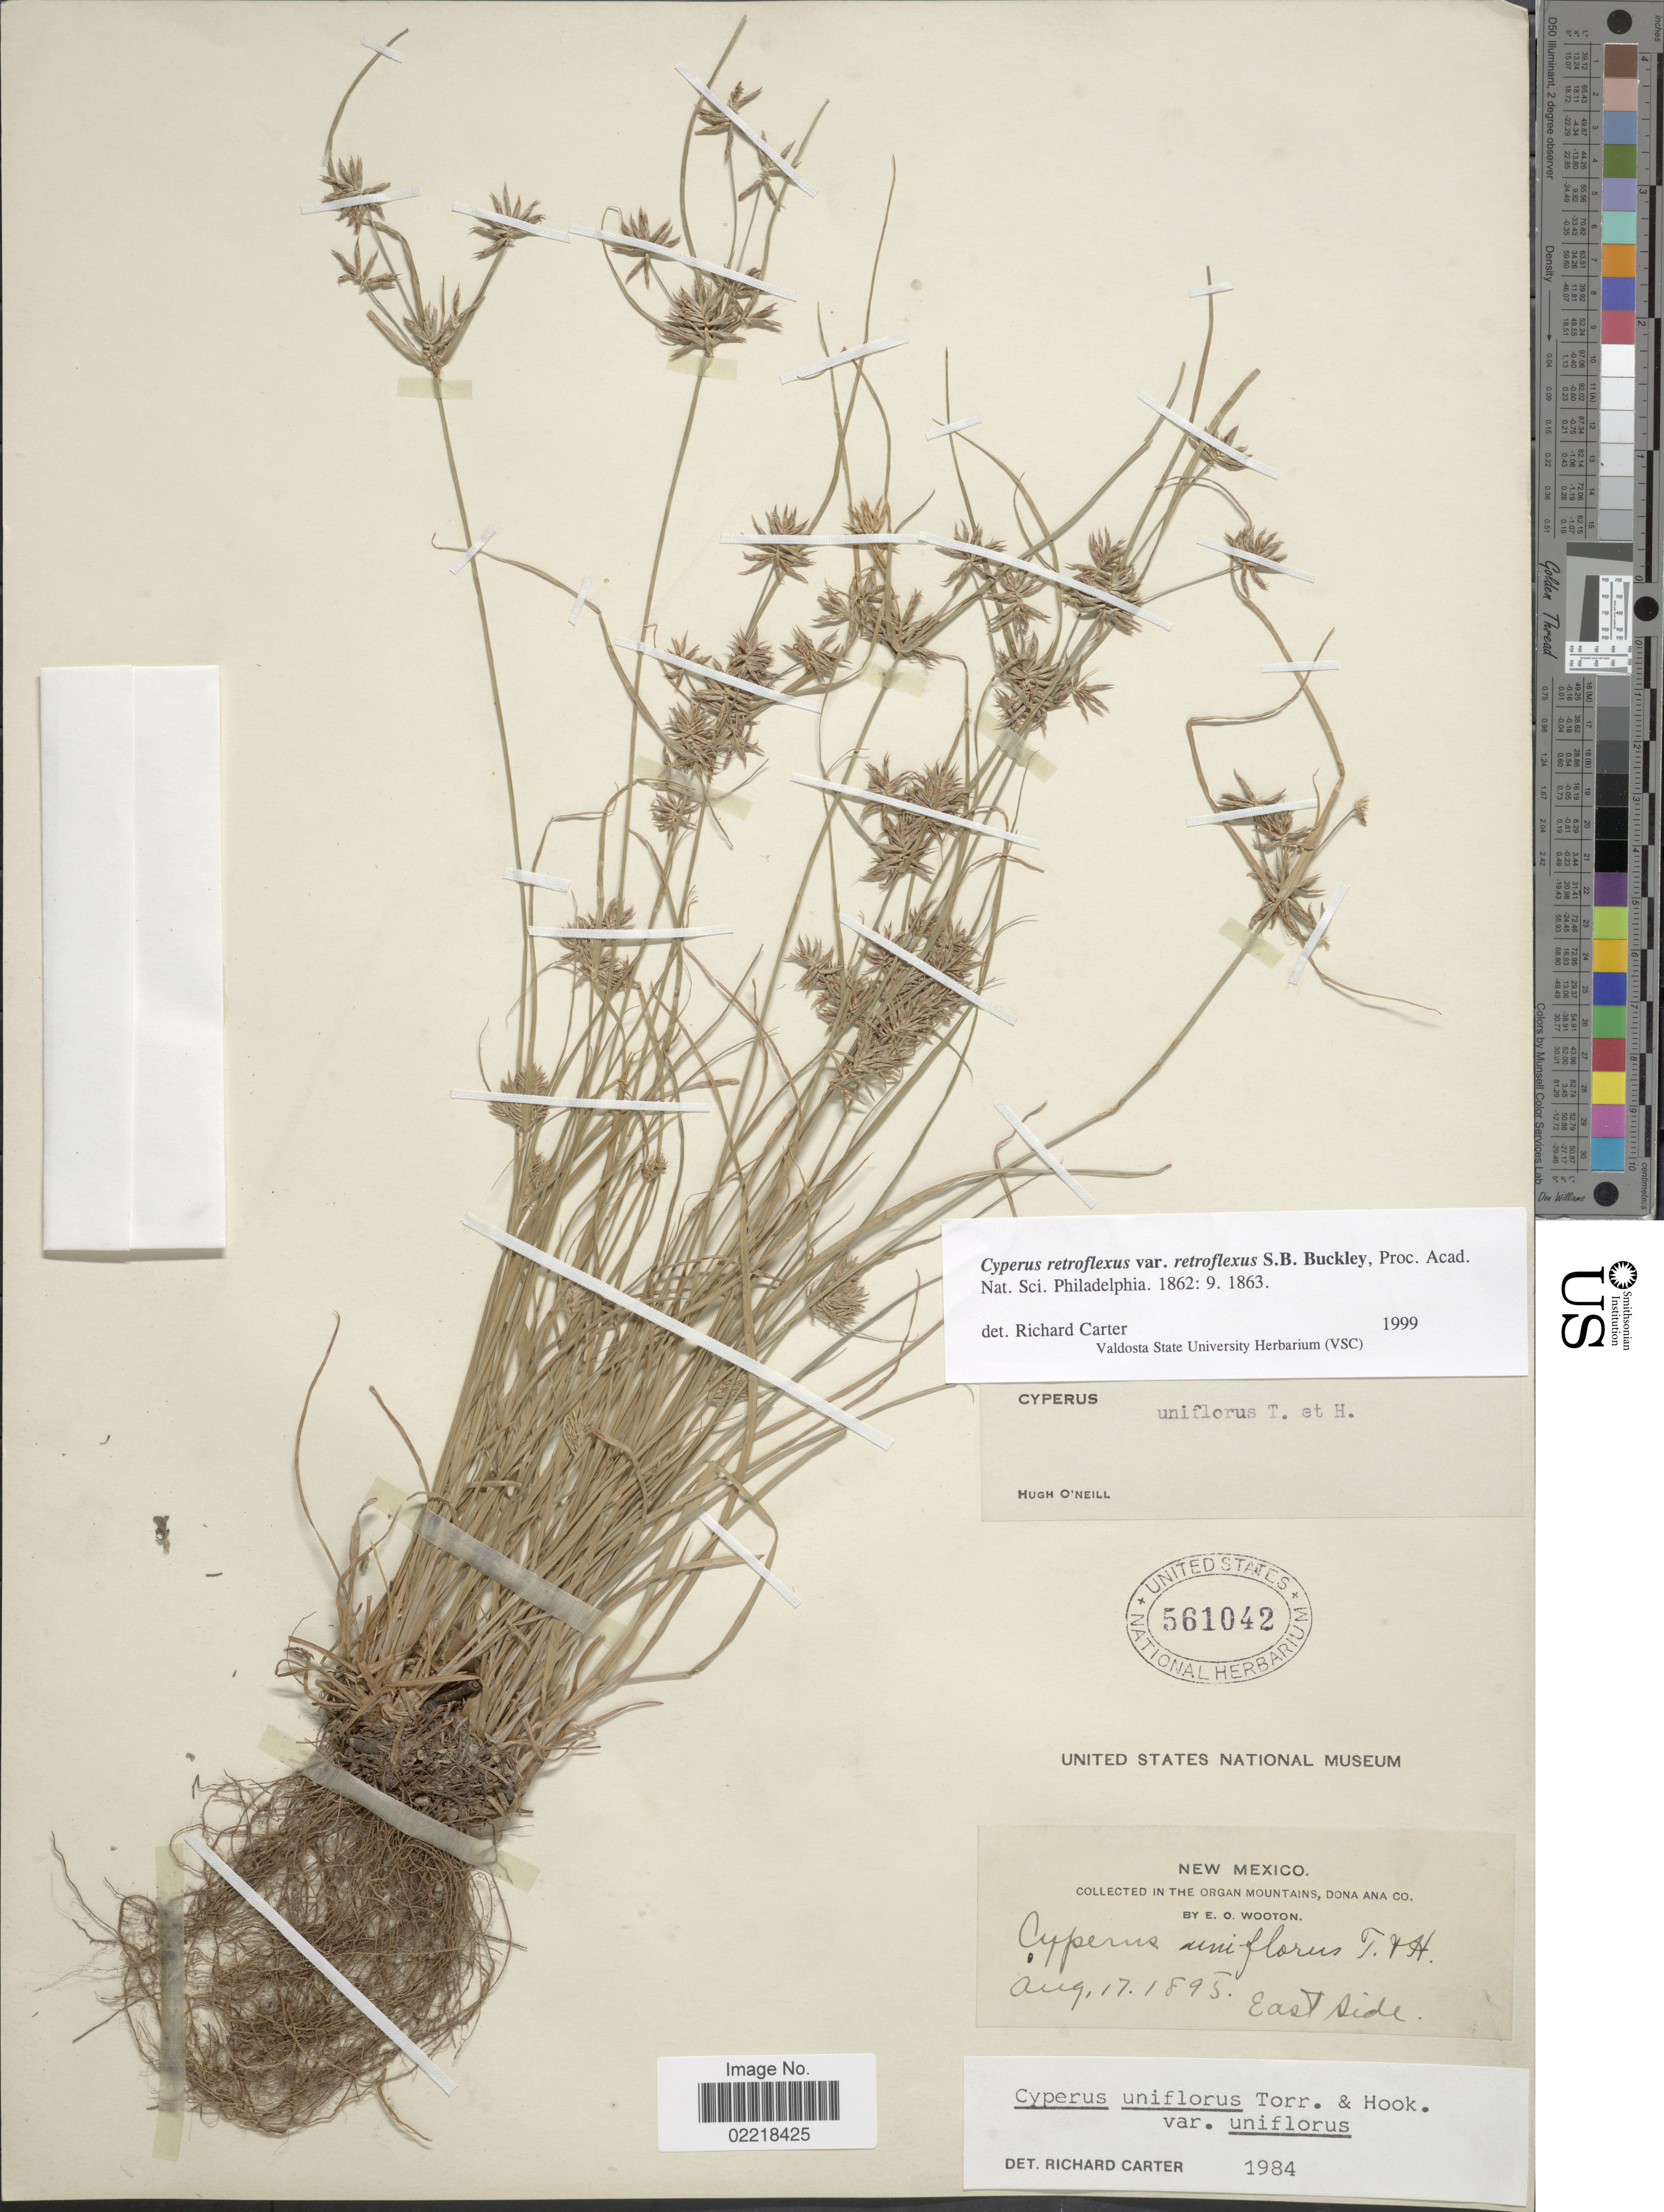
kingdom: Plantae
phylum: Tracheophyta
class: Liliopsida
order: Poales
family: Cyperaceae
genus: Cyperus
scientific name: Cyperus retroflexus var. retroflexus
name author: Buckley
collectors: E. O. Wooton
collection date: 1895-08-17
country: United States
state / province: New Mexico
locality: In the Organ Mountains, Dona Ana Co., East Side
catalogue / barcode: US 561042